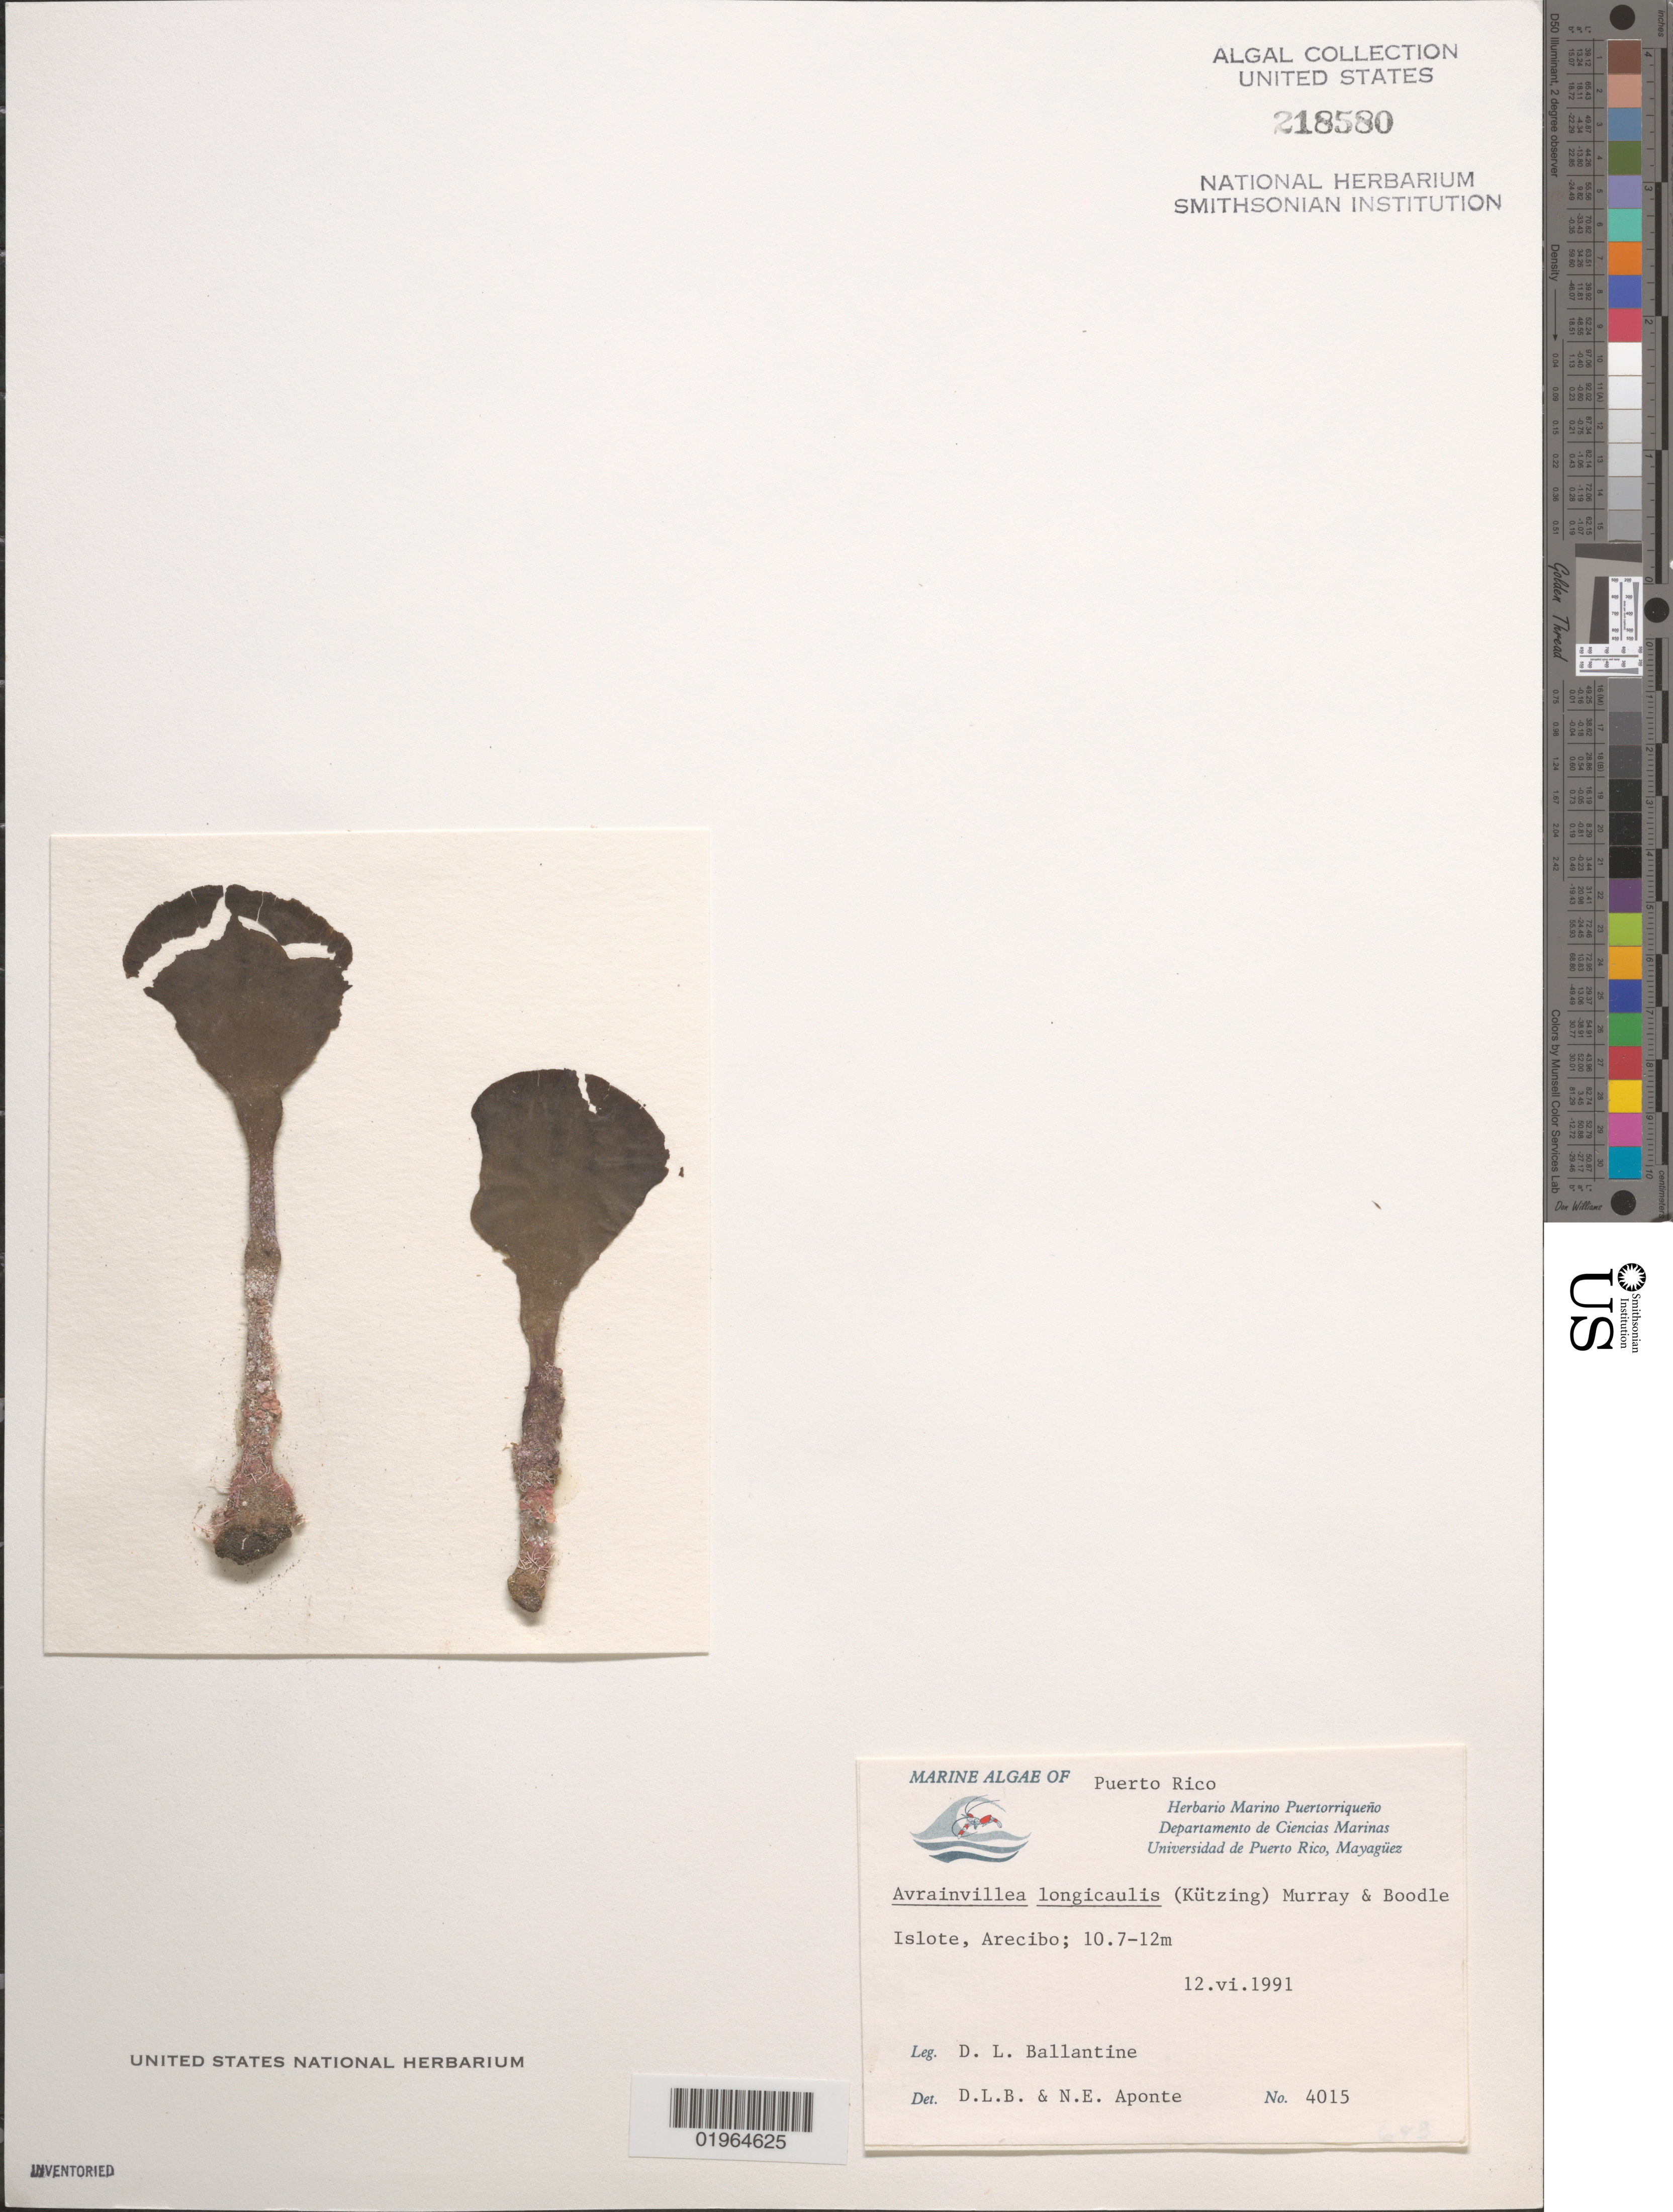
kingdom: Plantae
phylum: Chlorophyta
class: Ulvophyceae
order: Bryopsidales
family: Dichotomosiphonaceae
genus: Avrainvillea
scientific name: Avrainvillea longicaulis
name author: (Kütz.) G. Murray & Boodle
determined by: Ballantine, D. L.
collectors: D.L. Ballantine & N. E. Aponte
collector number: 4015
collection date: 1991-06-12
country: Puerto Rico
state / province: Arecibo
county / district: Islote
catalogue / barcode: US 2185580